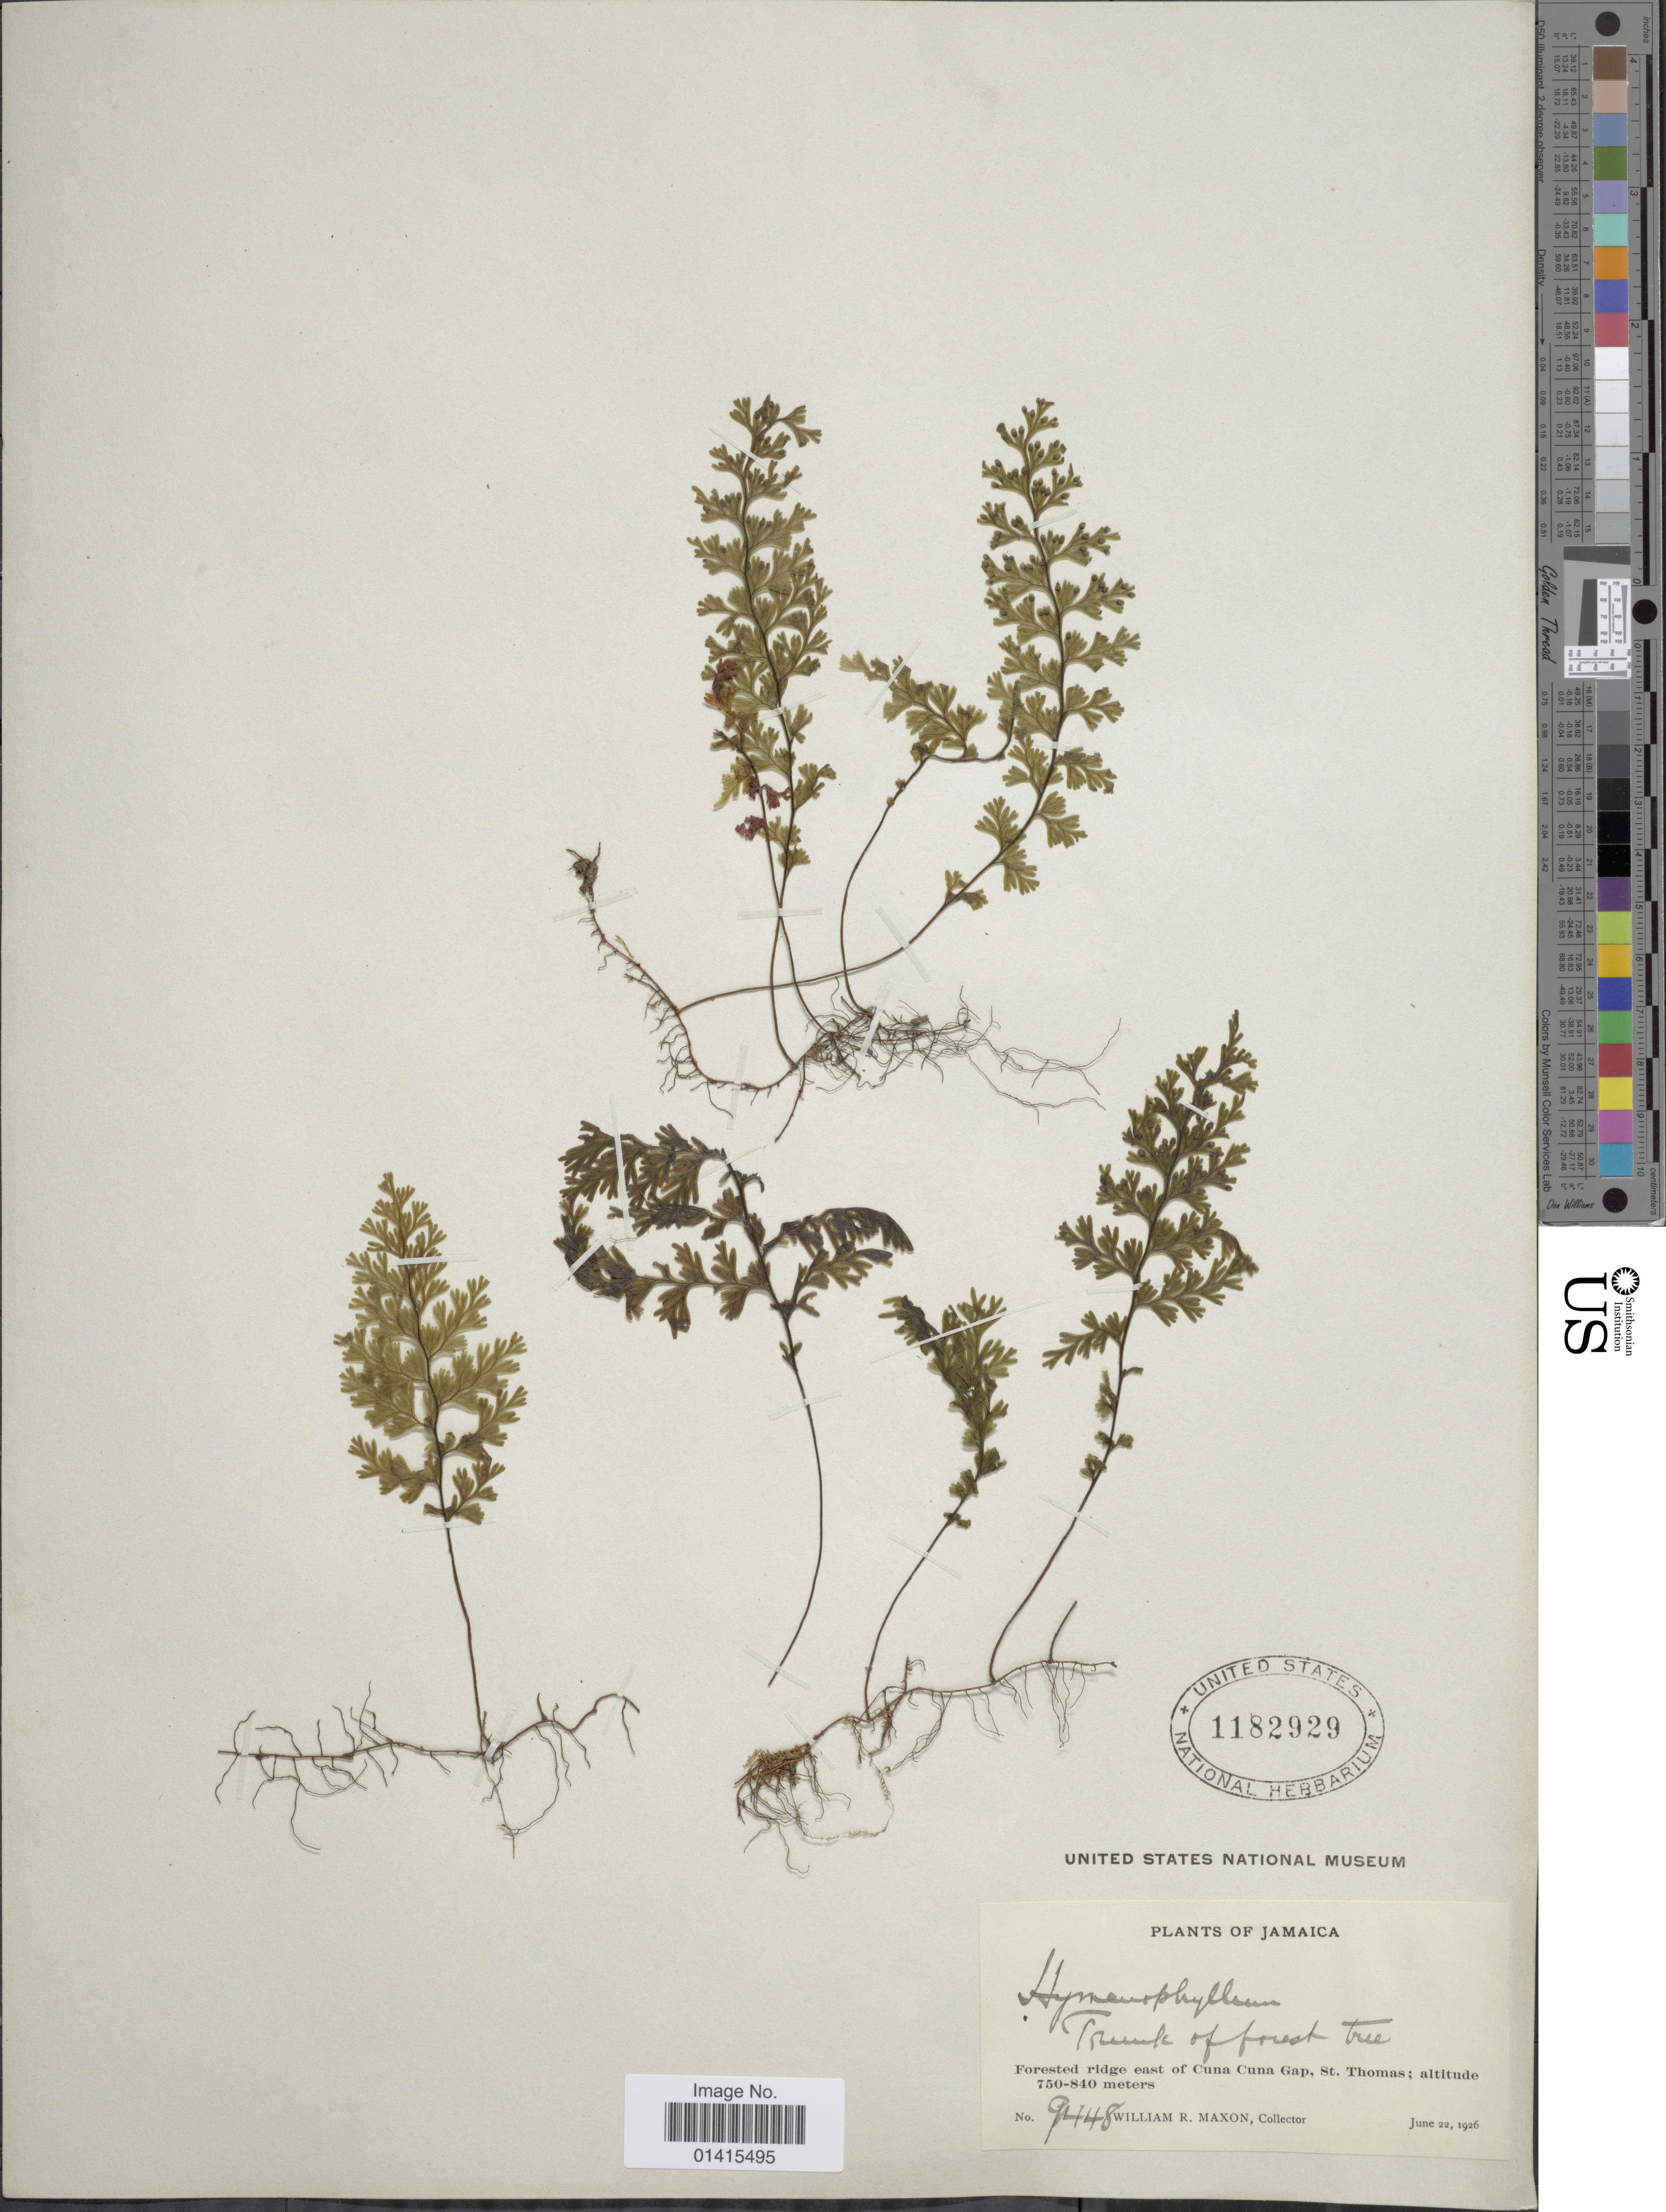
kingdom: Plantae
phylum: Tracheophyta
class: Polypodiopsida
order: Hymenophyllales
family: Hymenophyllaceae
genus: Hymenophyllum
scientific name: Hymenophyllum polyanthos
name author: (Sw.) Sw.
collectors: W. R. Maxon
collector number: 9448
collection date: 1926-06-22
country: Jamaica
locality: Forested ridge east of Cuna Cuna Gap St. Thomas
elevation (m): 750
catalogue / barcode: US 1182929